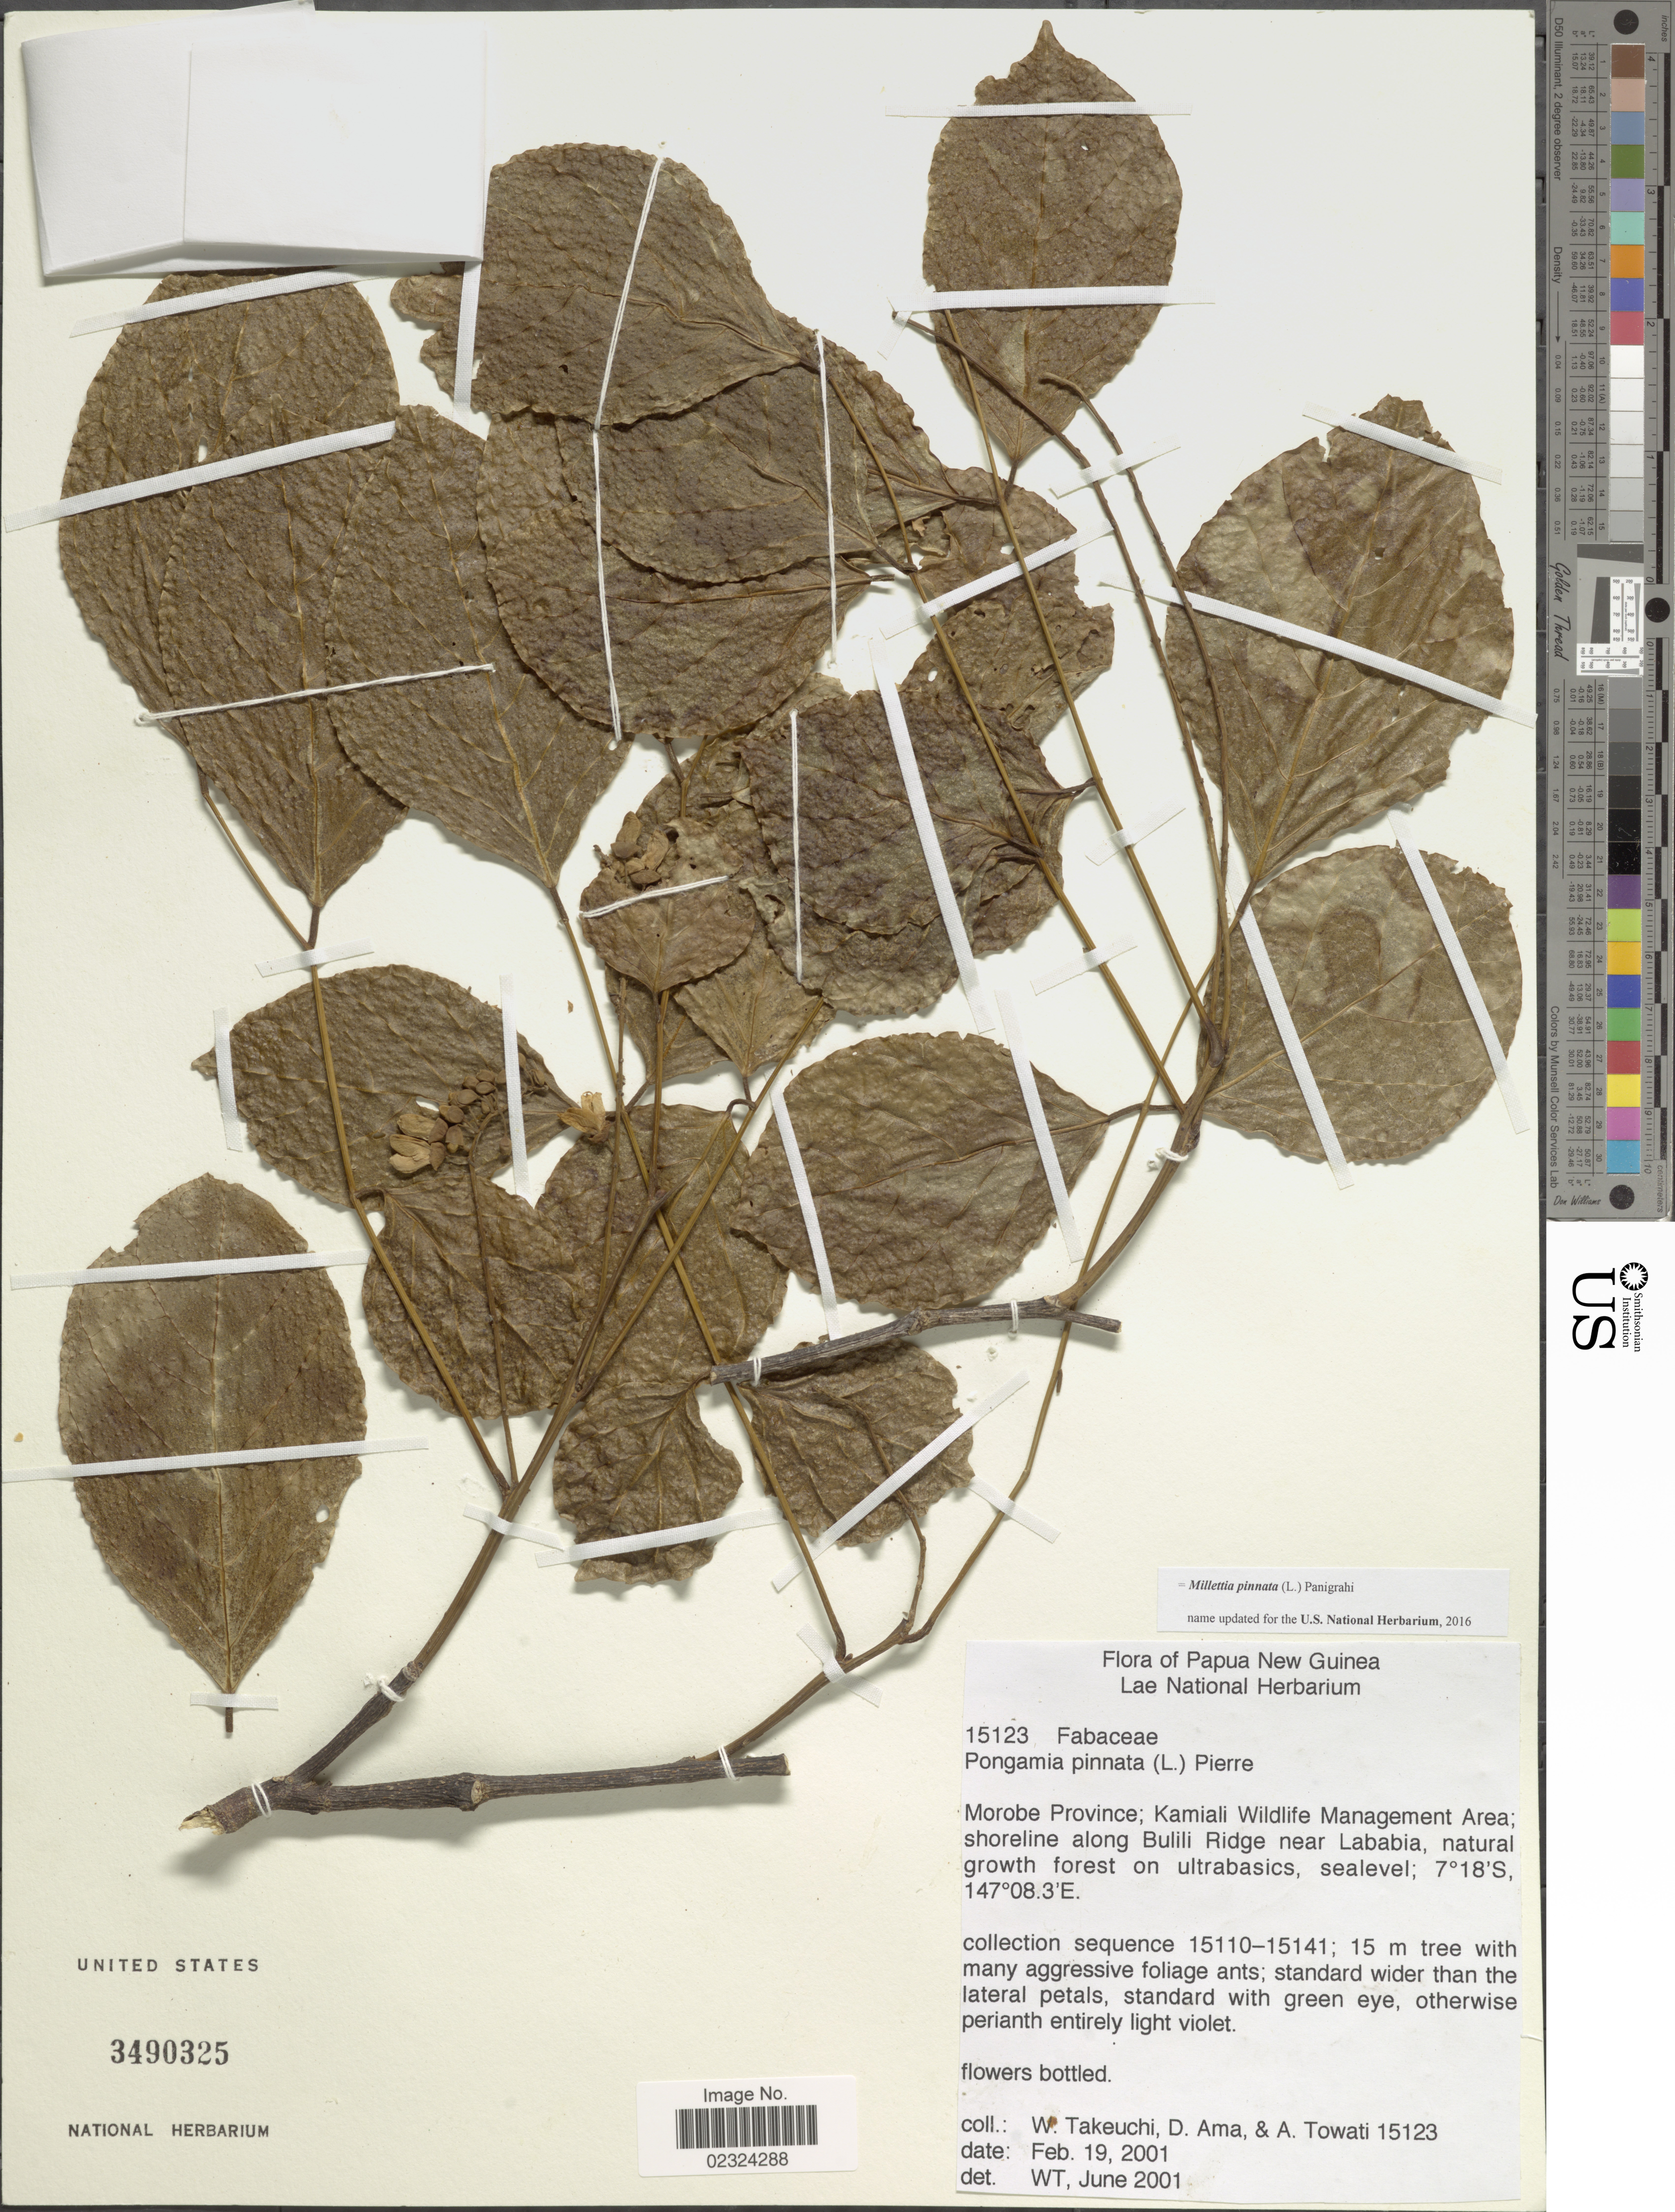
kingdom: Plantae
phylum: Tracheophyta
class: Magnoliopsida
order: Fabales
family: Fabaceae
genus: Millettia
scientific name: Millettia pinnata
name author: (L.) Panigrahi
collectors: W. Takeuchi, D. Ama & A. Towati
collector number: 15123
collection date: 2001-02-19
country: Papua New Guinea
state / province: Morobe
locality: Kamiali Wildlife Management Area; shoreline along Bulili Ridge near Lababia.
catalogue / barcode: US 3490325